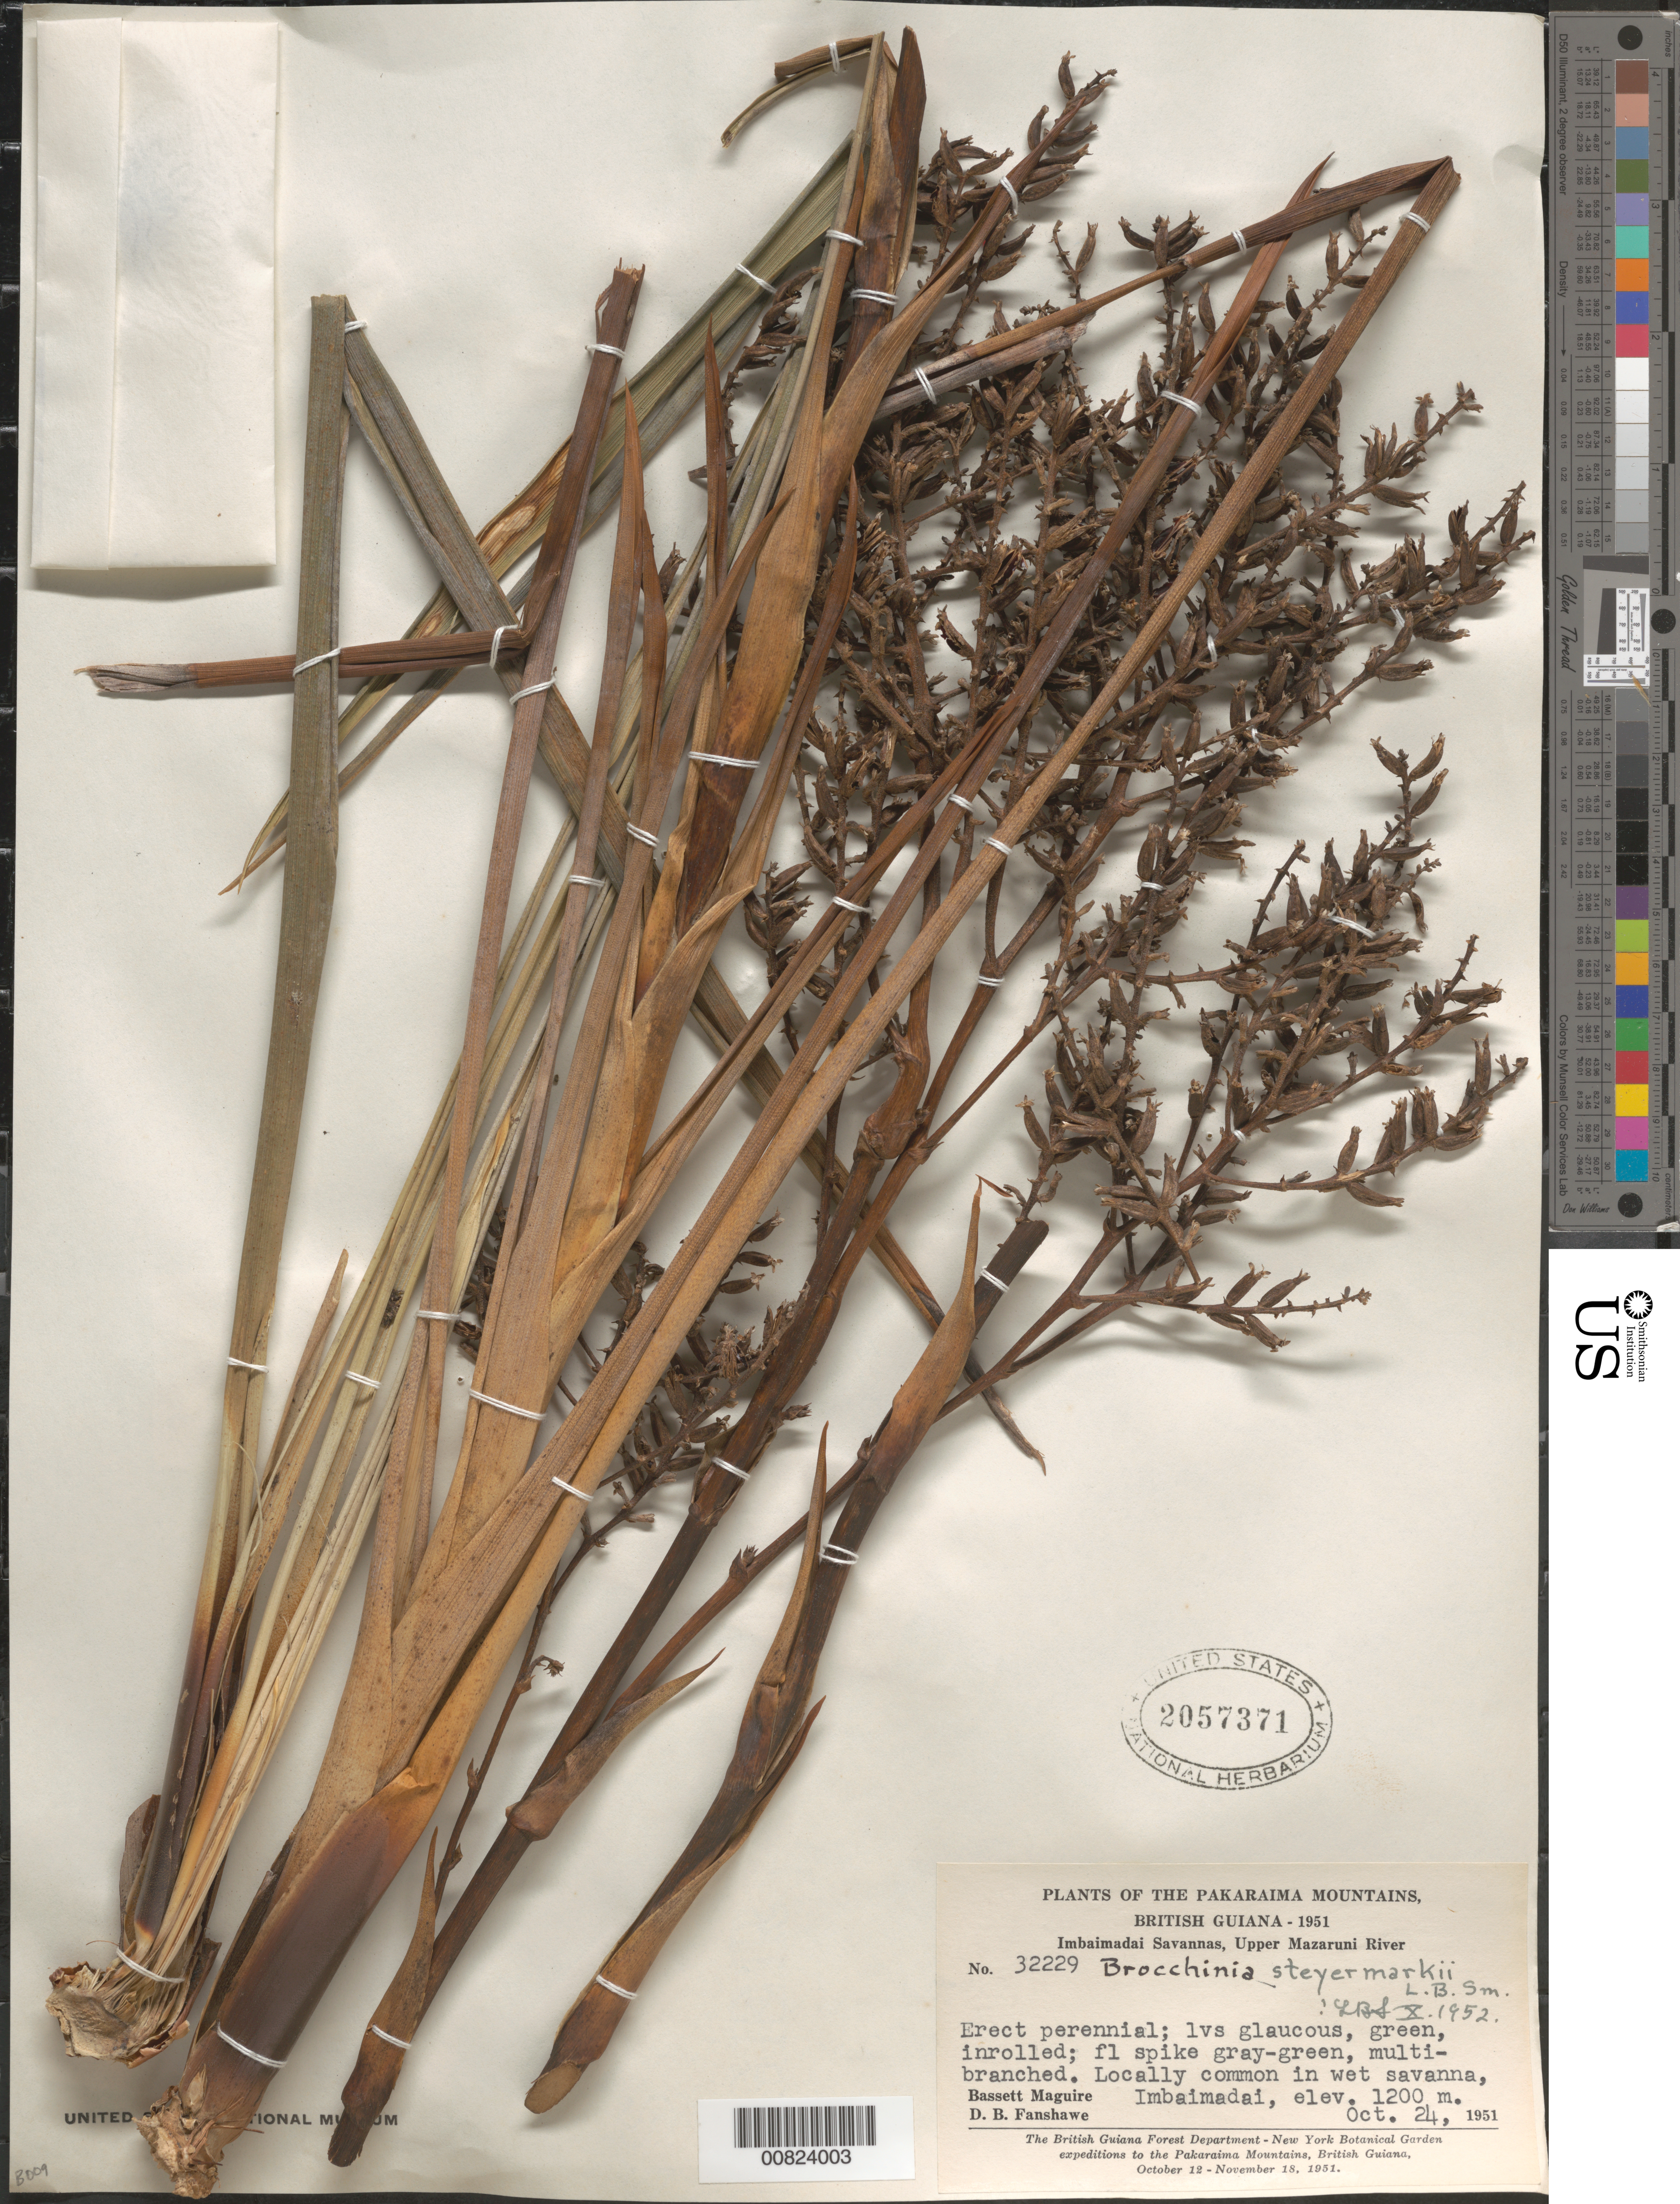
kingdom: Plantae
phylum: Tracheophyta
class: Liliopsida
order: Poales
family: Bromeliaceae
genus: Brocchinia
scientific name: Brocchinia steyermarkii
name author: L.B. Sm.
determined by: Smith, Lyman B., (US), NMNH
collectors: B. Maguire & D. B. Fanshawe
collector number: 32229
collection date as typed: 24-Oct-51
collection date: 1951-10-24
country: Guyana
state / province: Cuyuni-Mazaruni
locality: Imbaimadai Savannas, Pakaraima Mts., Upper Mazaruni River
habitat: Wet savanna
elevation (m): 1200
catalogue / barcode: US 2057371